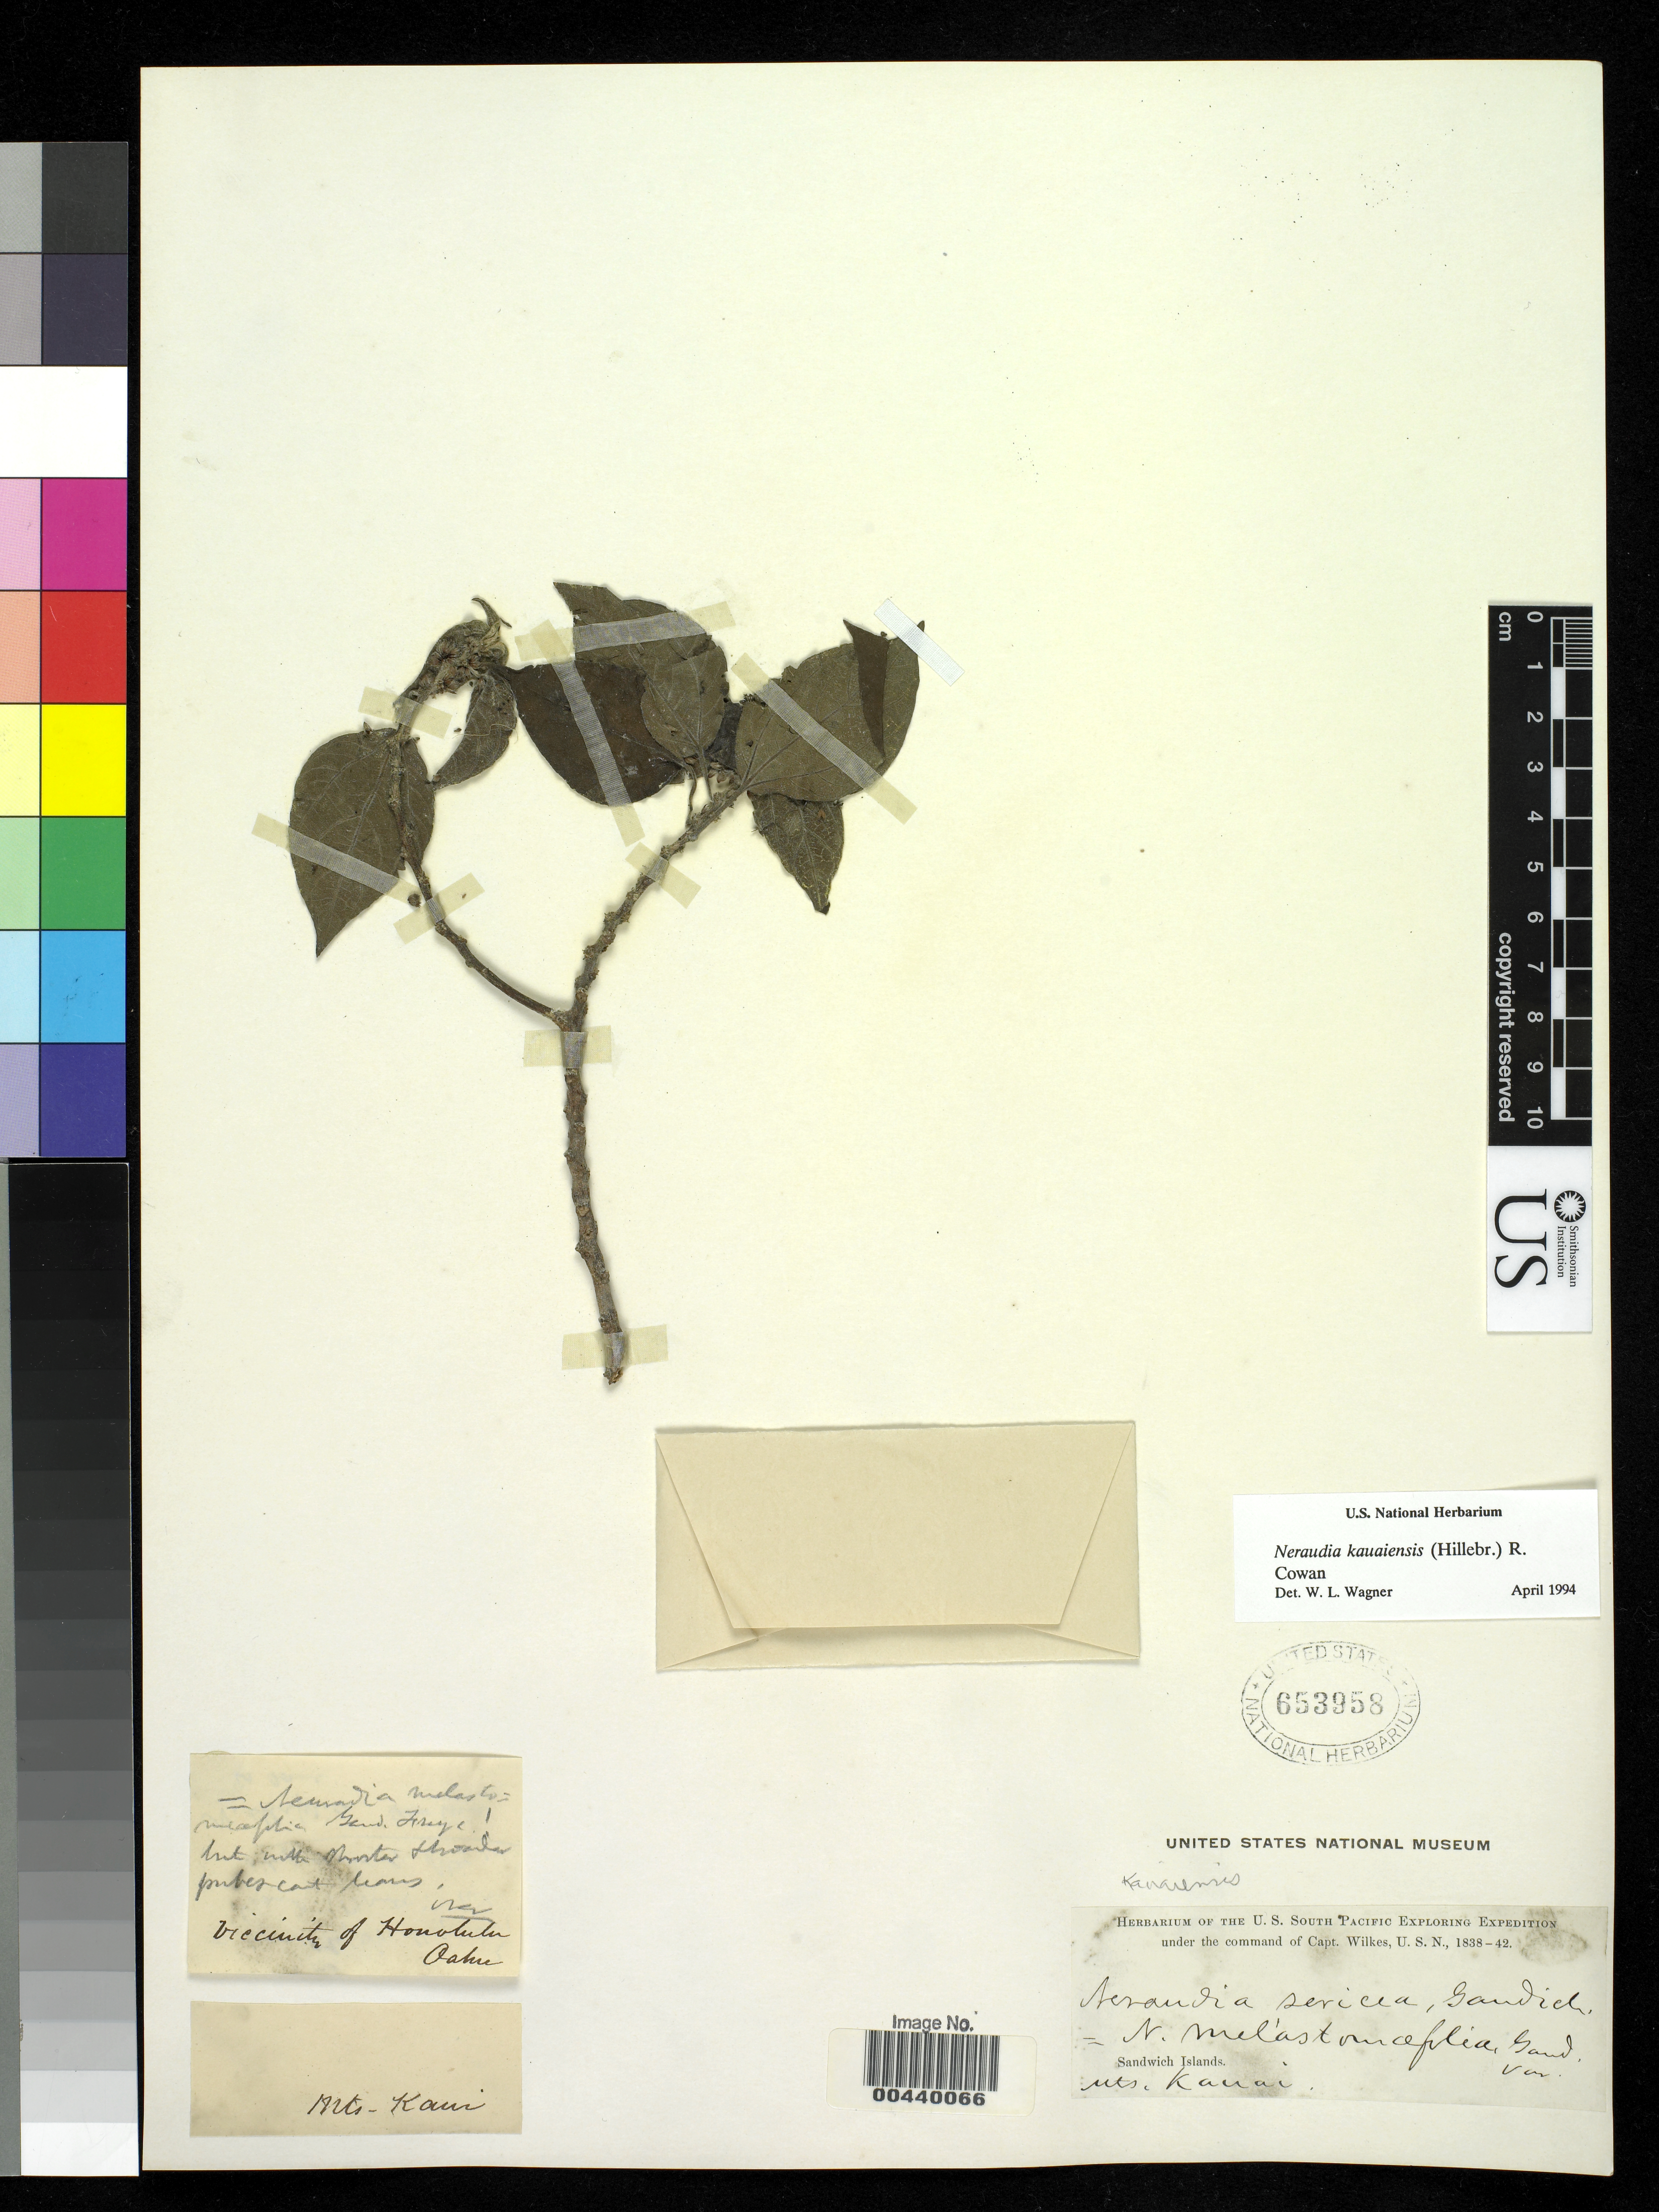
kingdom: Plantae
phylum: Tracheophyta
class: Magnoliopsida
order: Rosales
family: Urticaceae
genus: Neraudia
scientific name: Neraudia kauaiensis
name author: (Hillebr.) R.S. Cowan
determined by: Wagner, W. L., (BOT), Smithsonian Institution - National Museum of Natural History (UNITED STATES)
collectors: Wilkes Explor. Exped.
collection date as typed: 1838 to -- --- 1842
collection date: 1838/1842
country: United States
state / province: Hawaii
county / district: Honolulu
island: Hawaii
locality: Mixed localities, mountains of Kauai and vicinity of Honolulu, Oahu.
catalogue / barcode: US 653958